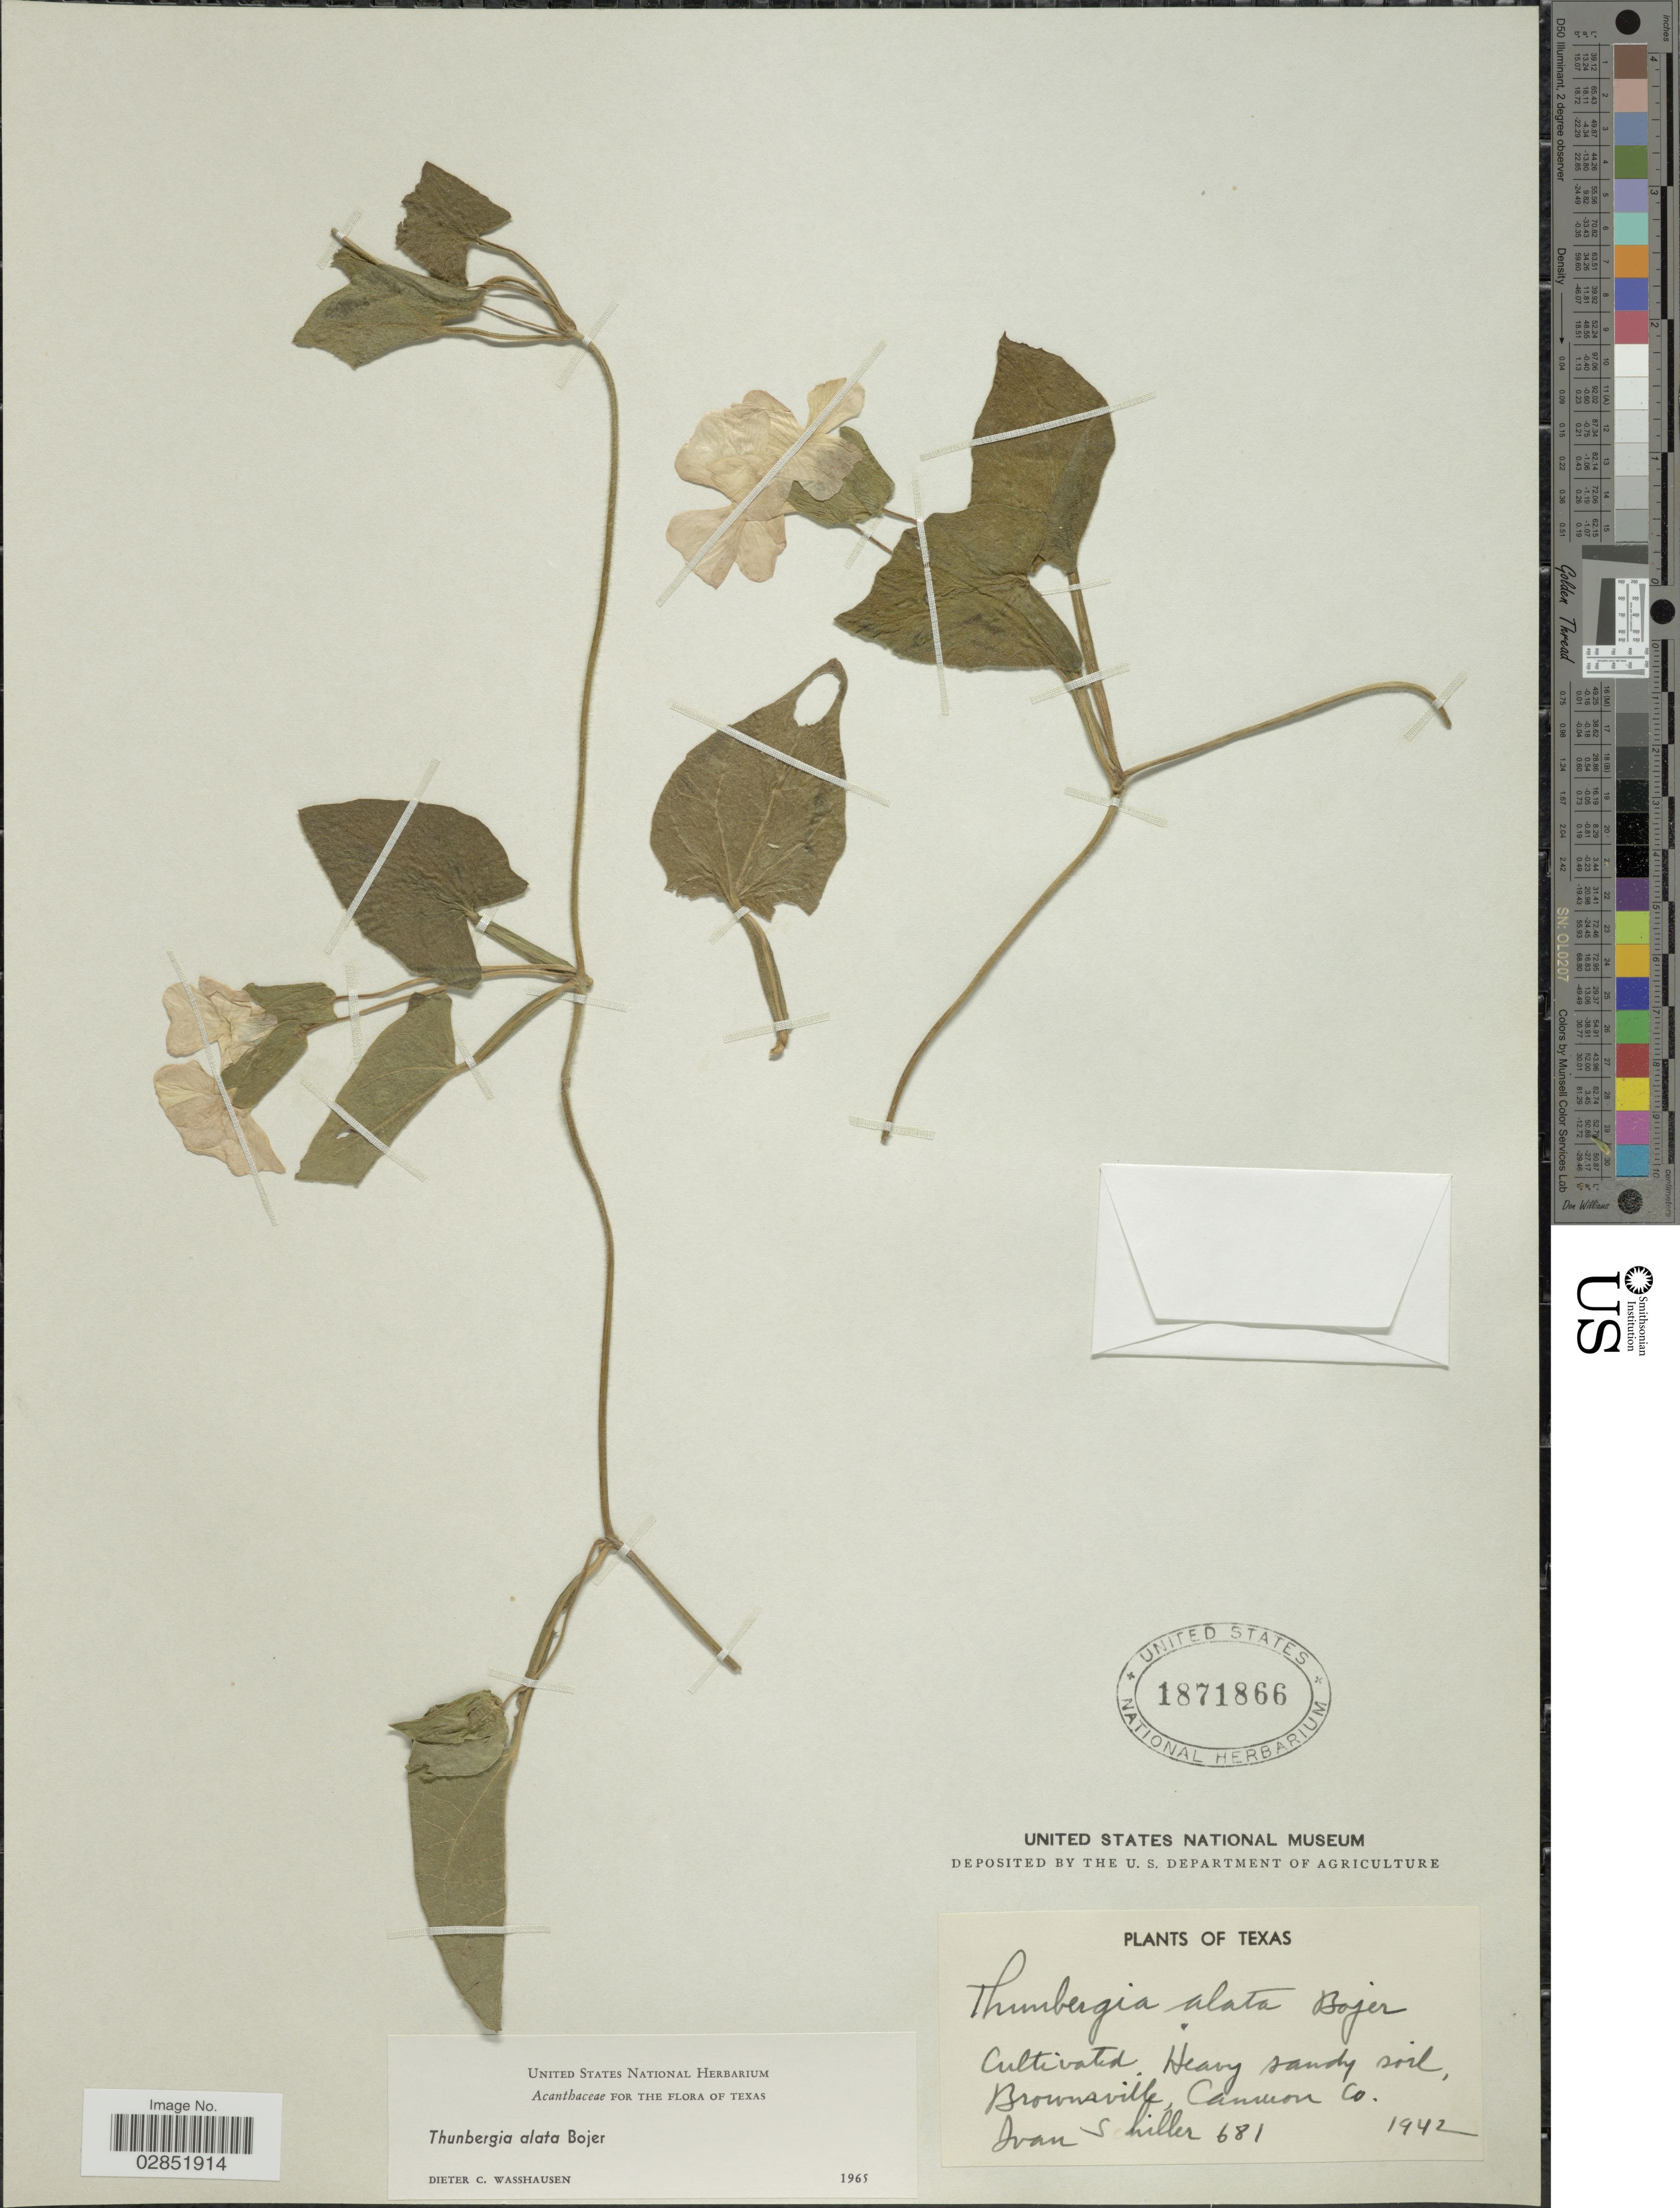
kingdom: Plantae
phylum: Tracheophyta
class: Magnoliopsida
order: Lamiales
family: Acanthaceae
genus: Thunbergia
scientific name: Thunbergia alata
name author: Bojer ex Sims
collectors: I. Schiller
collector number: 681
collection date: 1942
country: United States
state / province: Texas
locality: Brownsville, Cameron Co.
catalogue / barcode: US 1871866